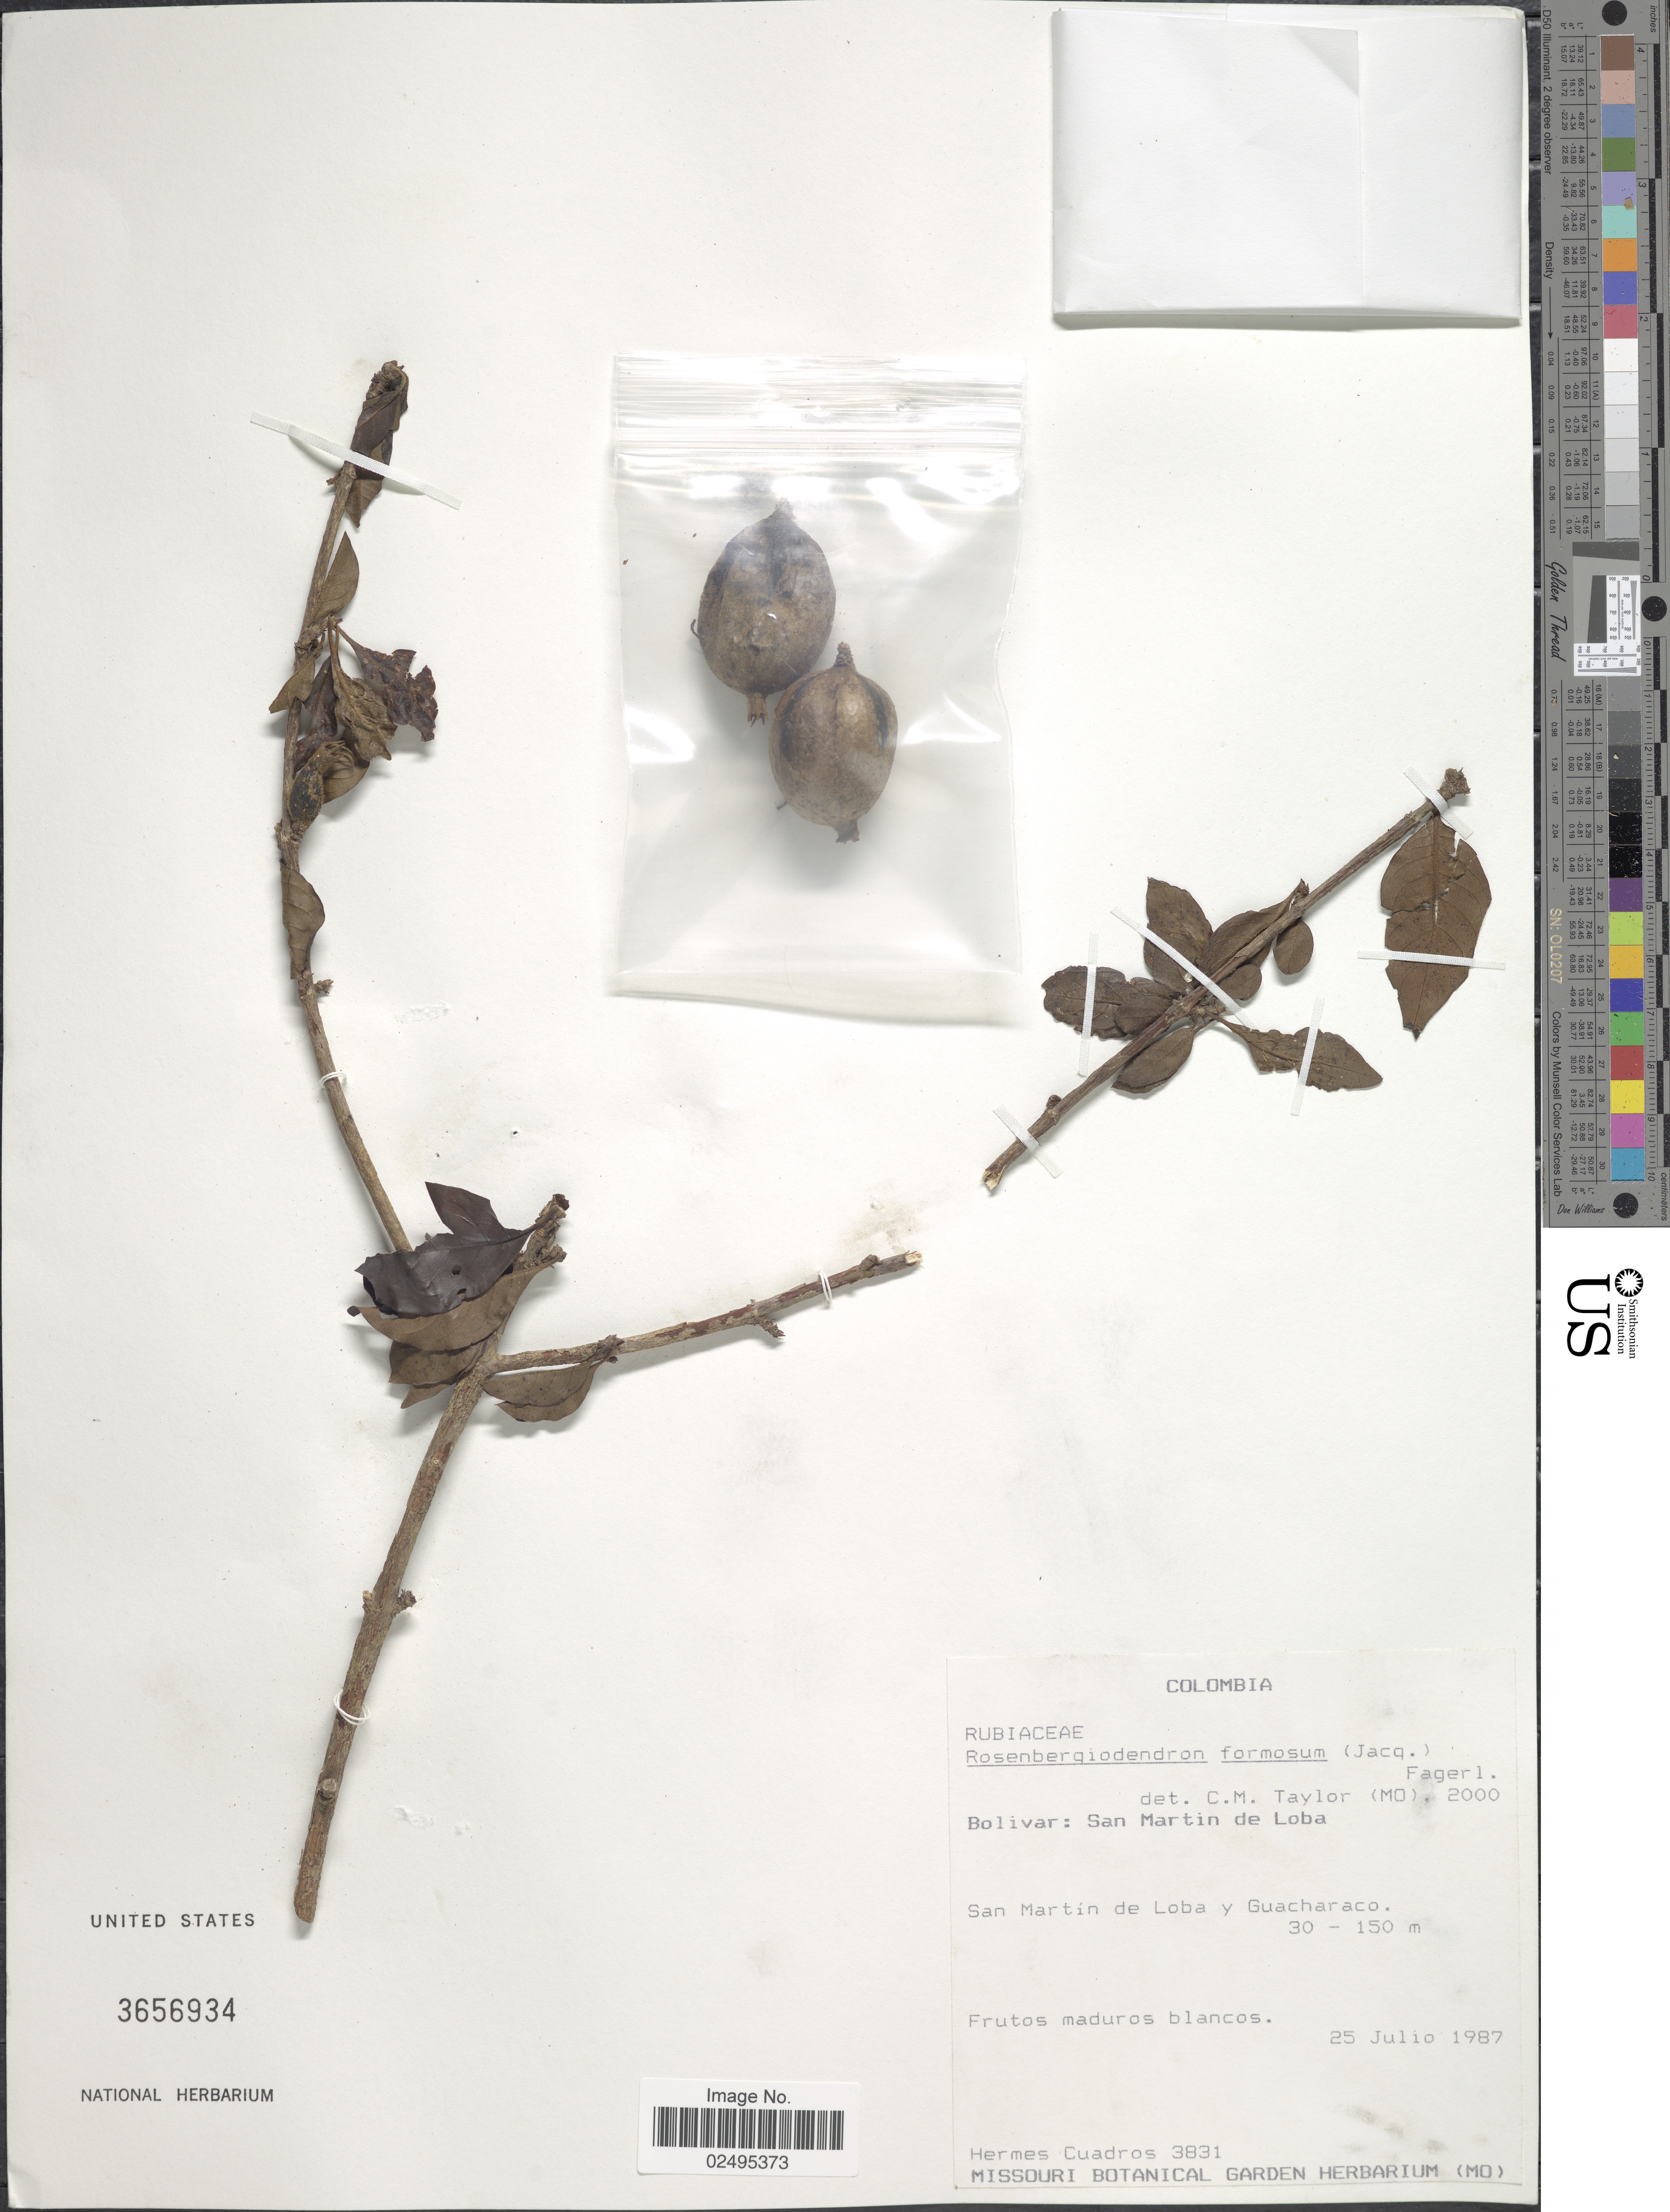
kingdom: Plantae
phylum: Tracheophyta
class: Magnoliopsida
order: Gentianales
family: Rubiaceae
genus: Rosenbergiodendron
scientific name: Rosenbergiodendron formosum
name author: (Jacq.) Fagerl.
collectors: H. Cuadros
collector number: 3831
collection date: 1987-07-25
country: Colombia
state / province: Bolívar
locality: Bolivar: San Martin de Loba, San Martin de Loba y Guacharaco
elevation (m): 30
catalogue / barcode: US 3656934